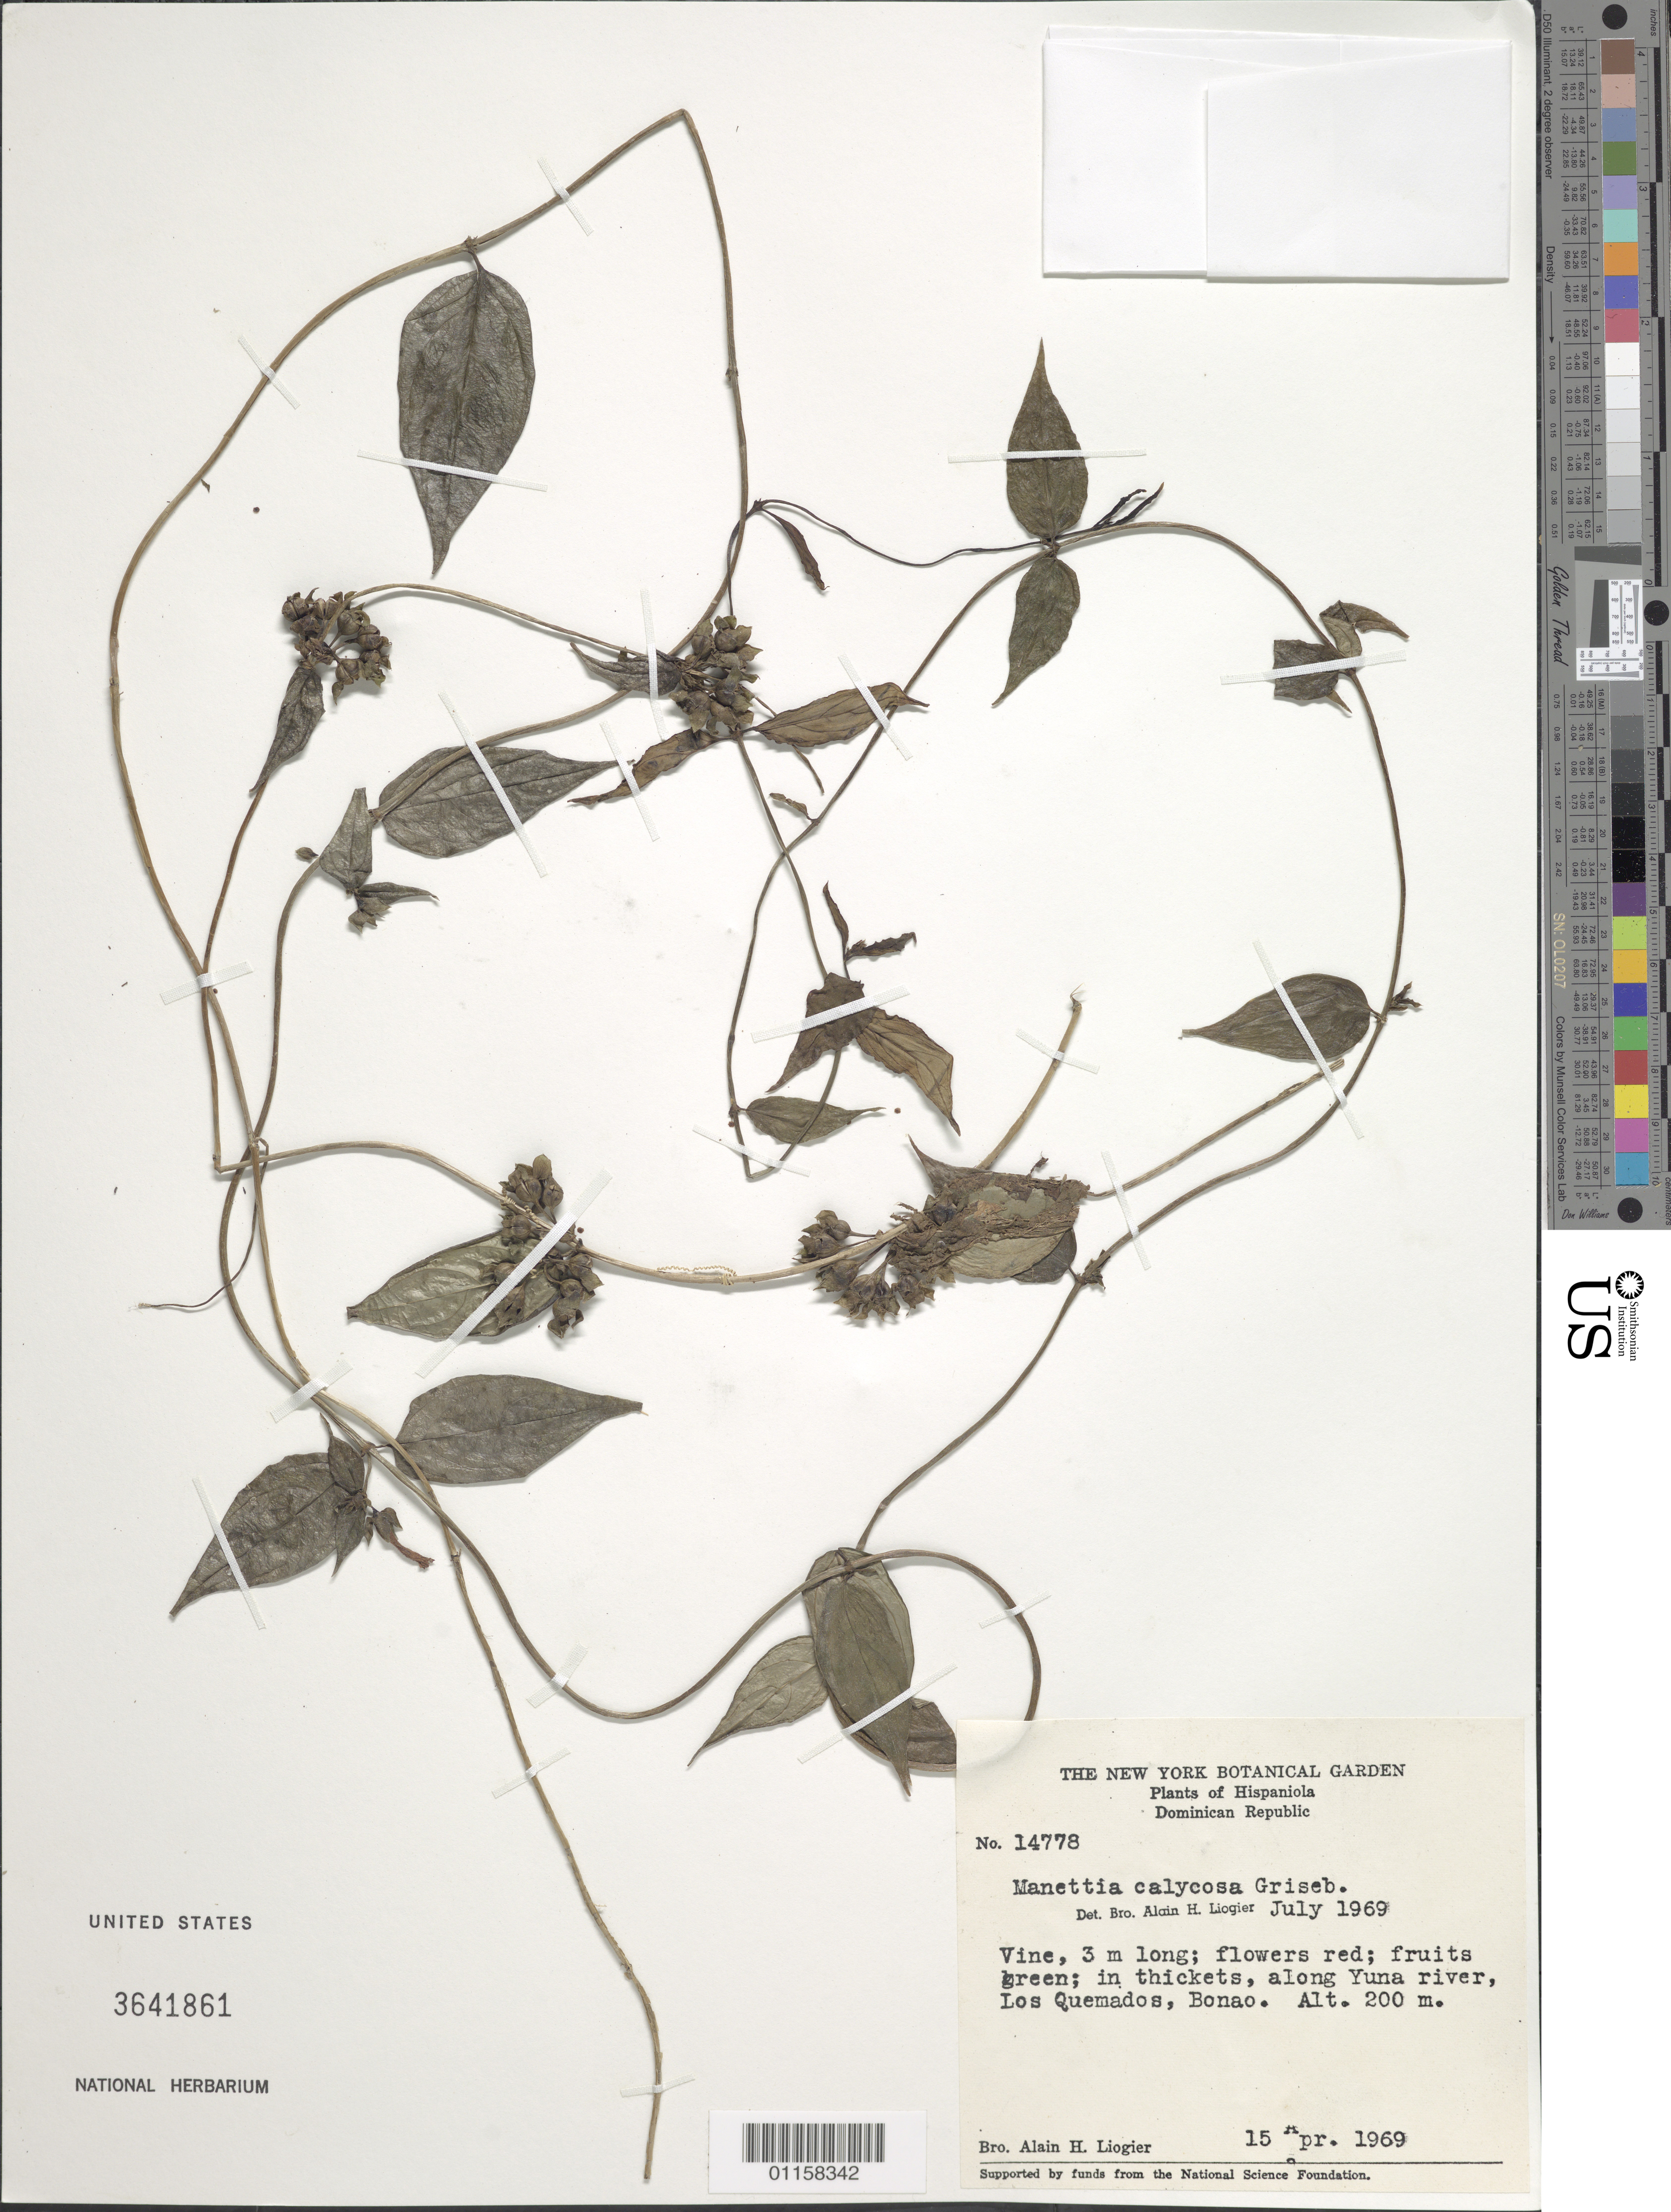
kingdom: Plantae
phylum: Tracheophyta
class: Magnoliopsida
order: Gentianales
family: Rubiaceae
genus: Manettia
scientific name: Manettia calycosa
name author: Griseb.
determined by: Liogier, Alain H.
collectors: A. H. Liogier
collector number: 14778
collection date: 1969-04-15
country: Dominican Republic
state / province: Monseñor Nouel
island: Hispaniola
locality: Bonao, Los Quemados; along Yuna River.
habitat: In thickets, along river.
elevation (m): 200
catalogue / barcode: US 3641861